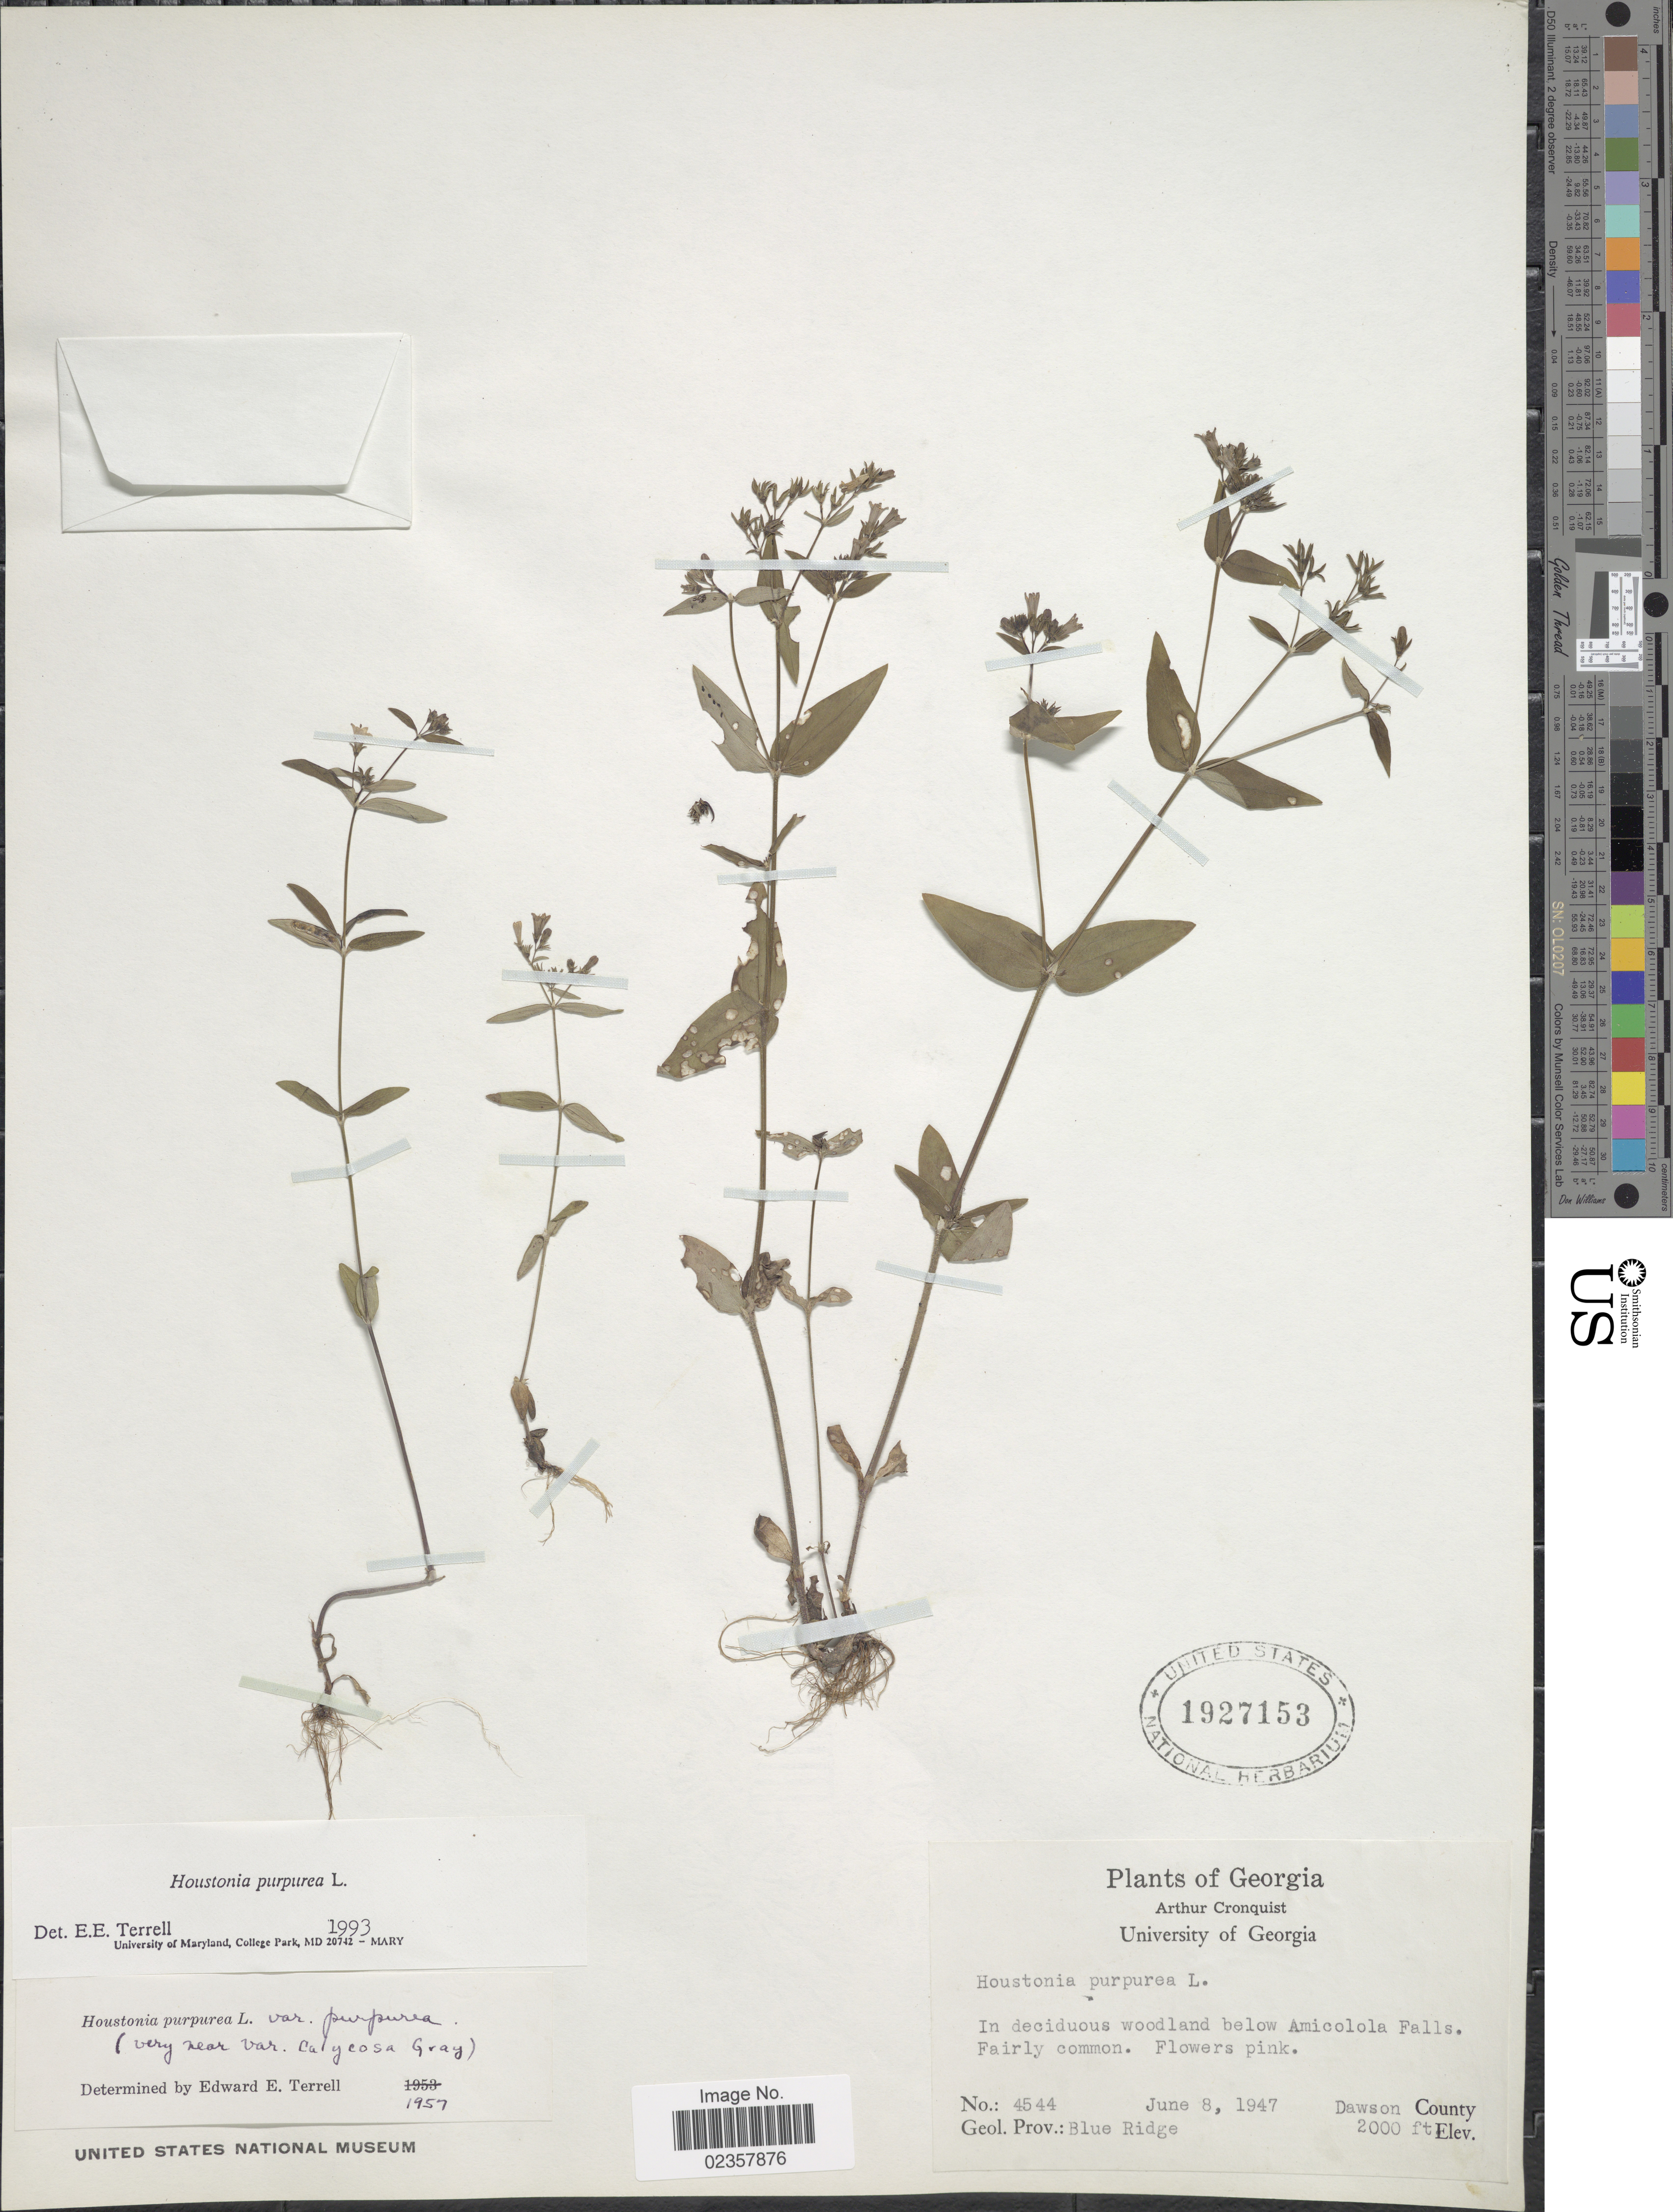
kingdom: Plantae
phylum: Tracheophyta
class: Magnoliopsida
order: Gentianales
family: Rubiaceae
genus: Houstonia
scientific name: Houstonia purpurea var. purpurea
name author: L.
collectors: A. J. Cronquist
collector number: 4544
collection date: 1947-06-08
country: United States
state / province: Georgia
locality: Georgia. Dawson County. Geol. Prov.: Blue Ridge.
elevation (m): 610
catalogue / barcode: US 1927153